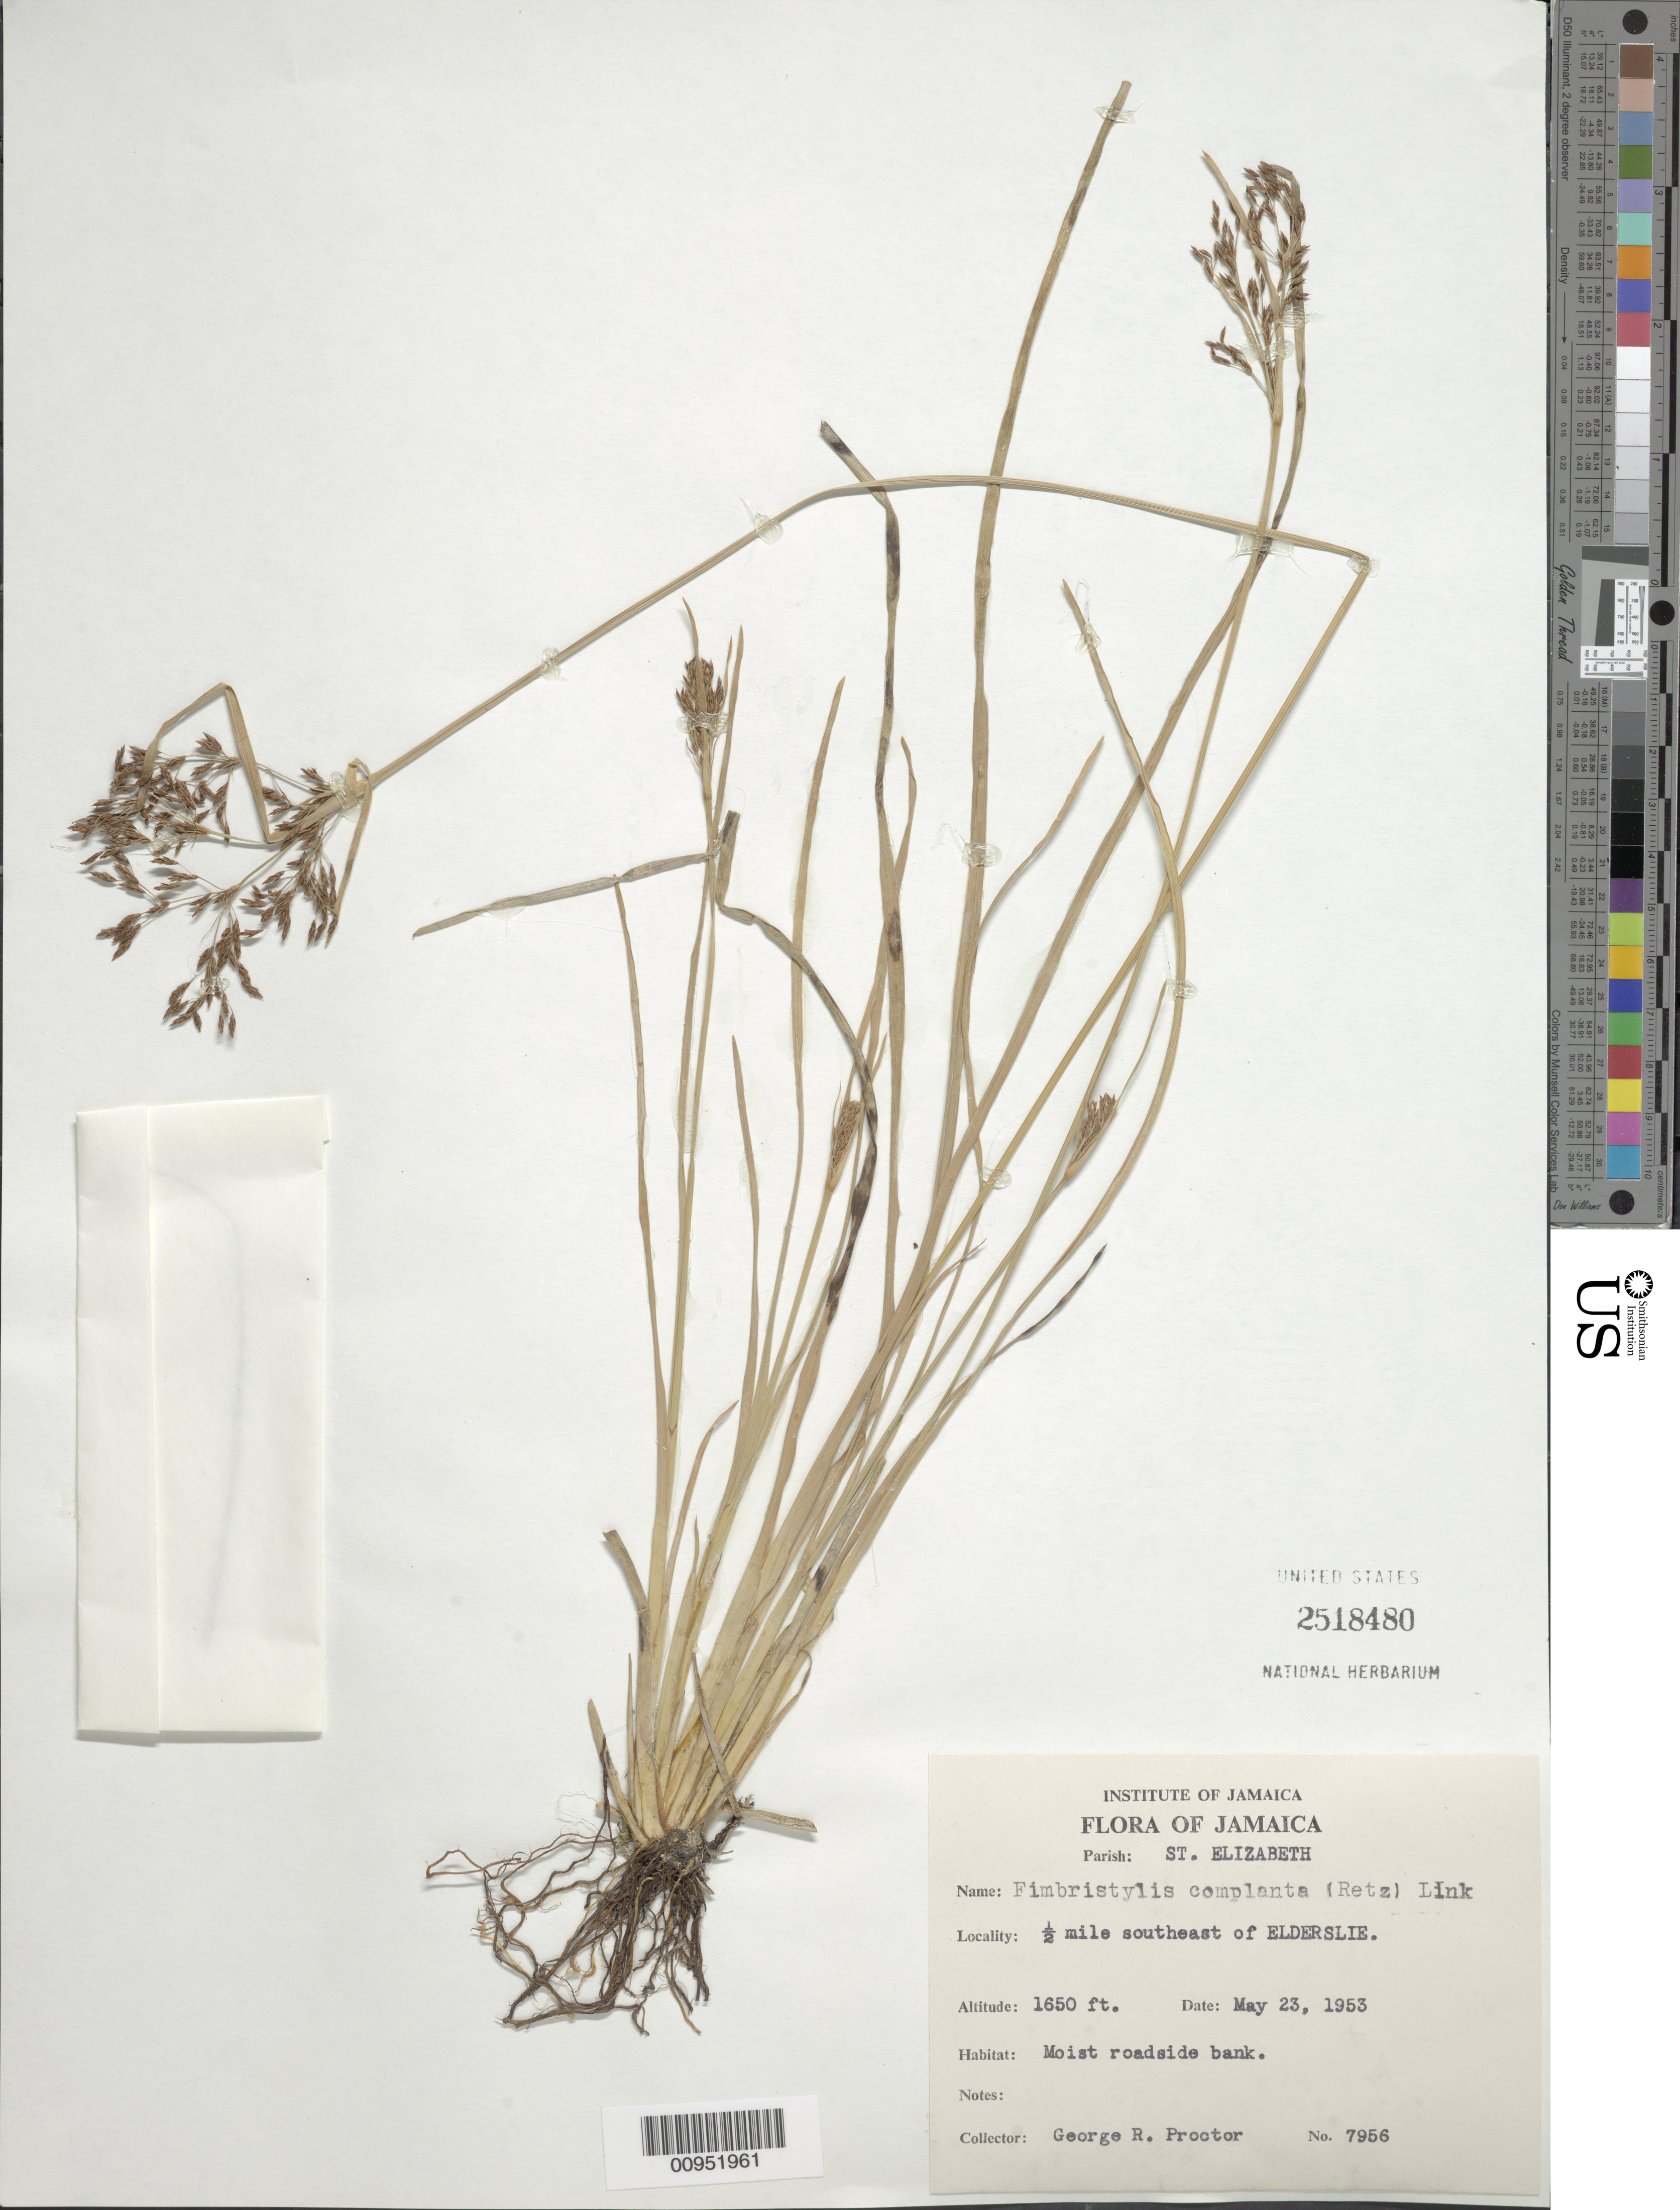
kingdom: Plantae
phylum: Tracheophyta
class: Liliopsida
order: Poales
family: Cyperaceae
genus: Fimbristylis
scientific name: Fimbristylis complanata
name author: (Retz.) Link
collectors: G. R. Proctor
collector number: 7956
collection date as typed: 23 May 1953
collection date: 1953-05-23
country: Jamaica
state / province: Saint Elizabeth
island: Jamaica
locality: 1/2 mile SE of Elderslie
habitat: Moist roadside bank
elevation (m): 503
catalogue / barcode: US 2518480